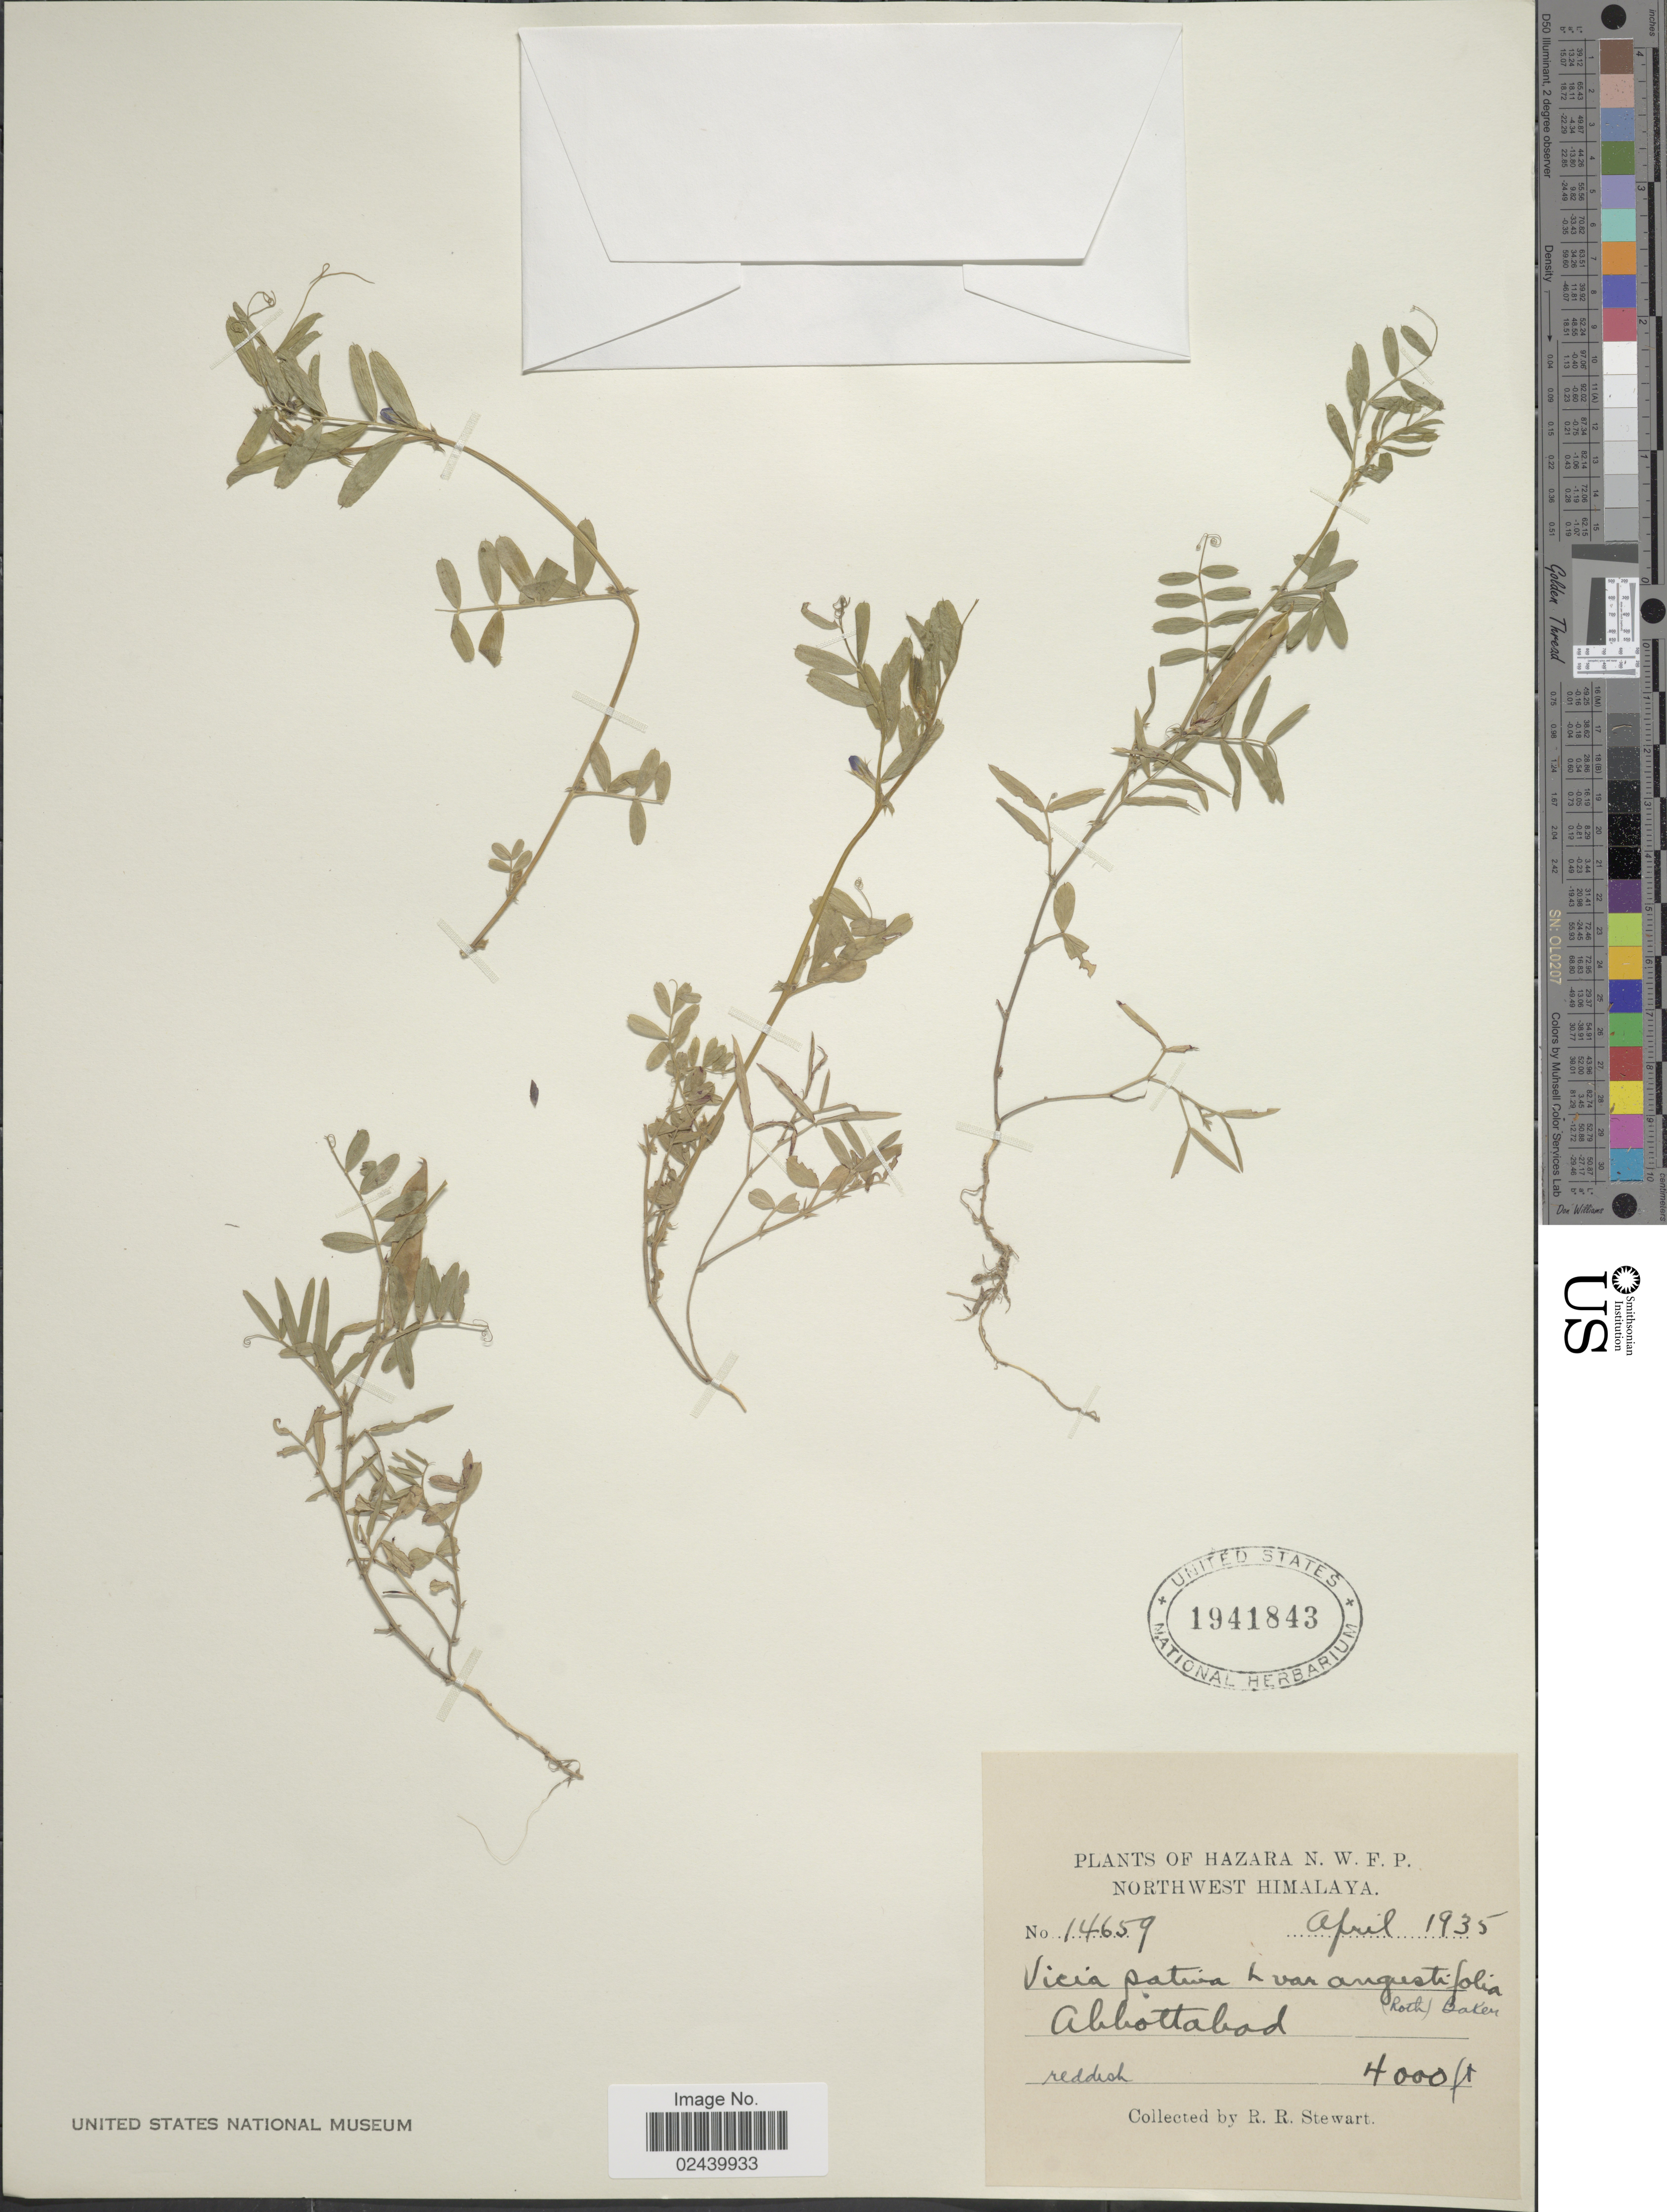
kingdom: Plantae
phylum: Tracheophyta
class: Magnoliopsida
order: Fabales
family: Fabaceae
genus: Vicia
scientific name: Vicia sativa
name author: L.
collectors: R. R. Stewart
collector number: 14659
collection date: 1935-04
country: Pakistan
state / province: Khyber Pakhtunkhwa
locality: Hazara N. W. F. P. Northwest Himalaya. Abbottabad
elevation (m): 1219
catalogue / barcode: US 1941843